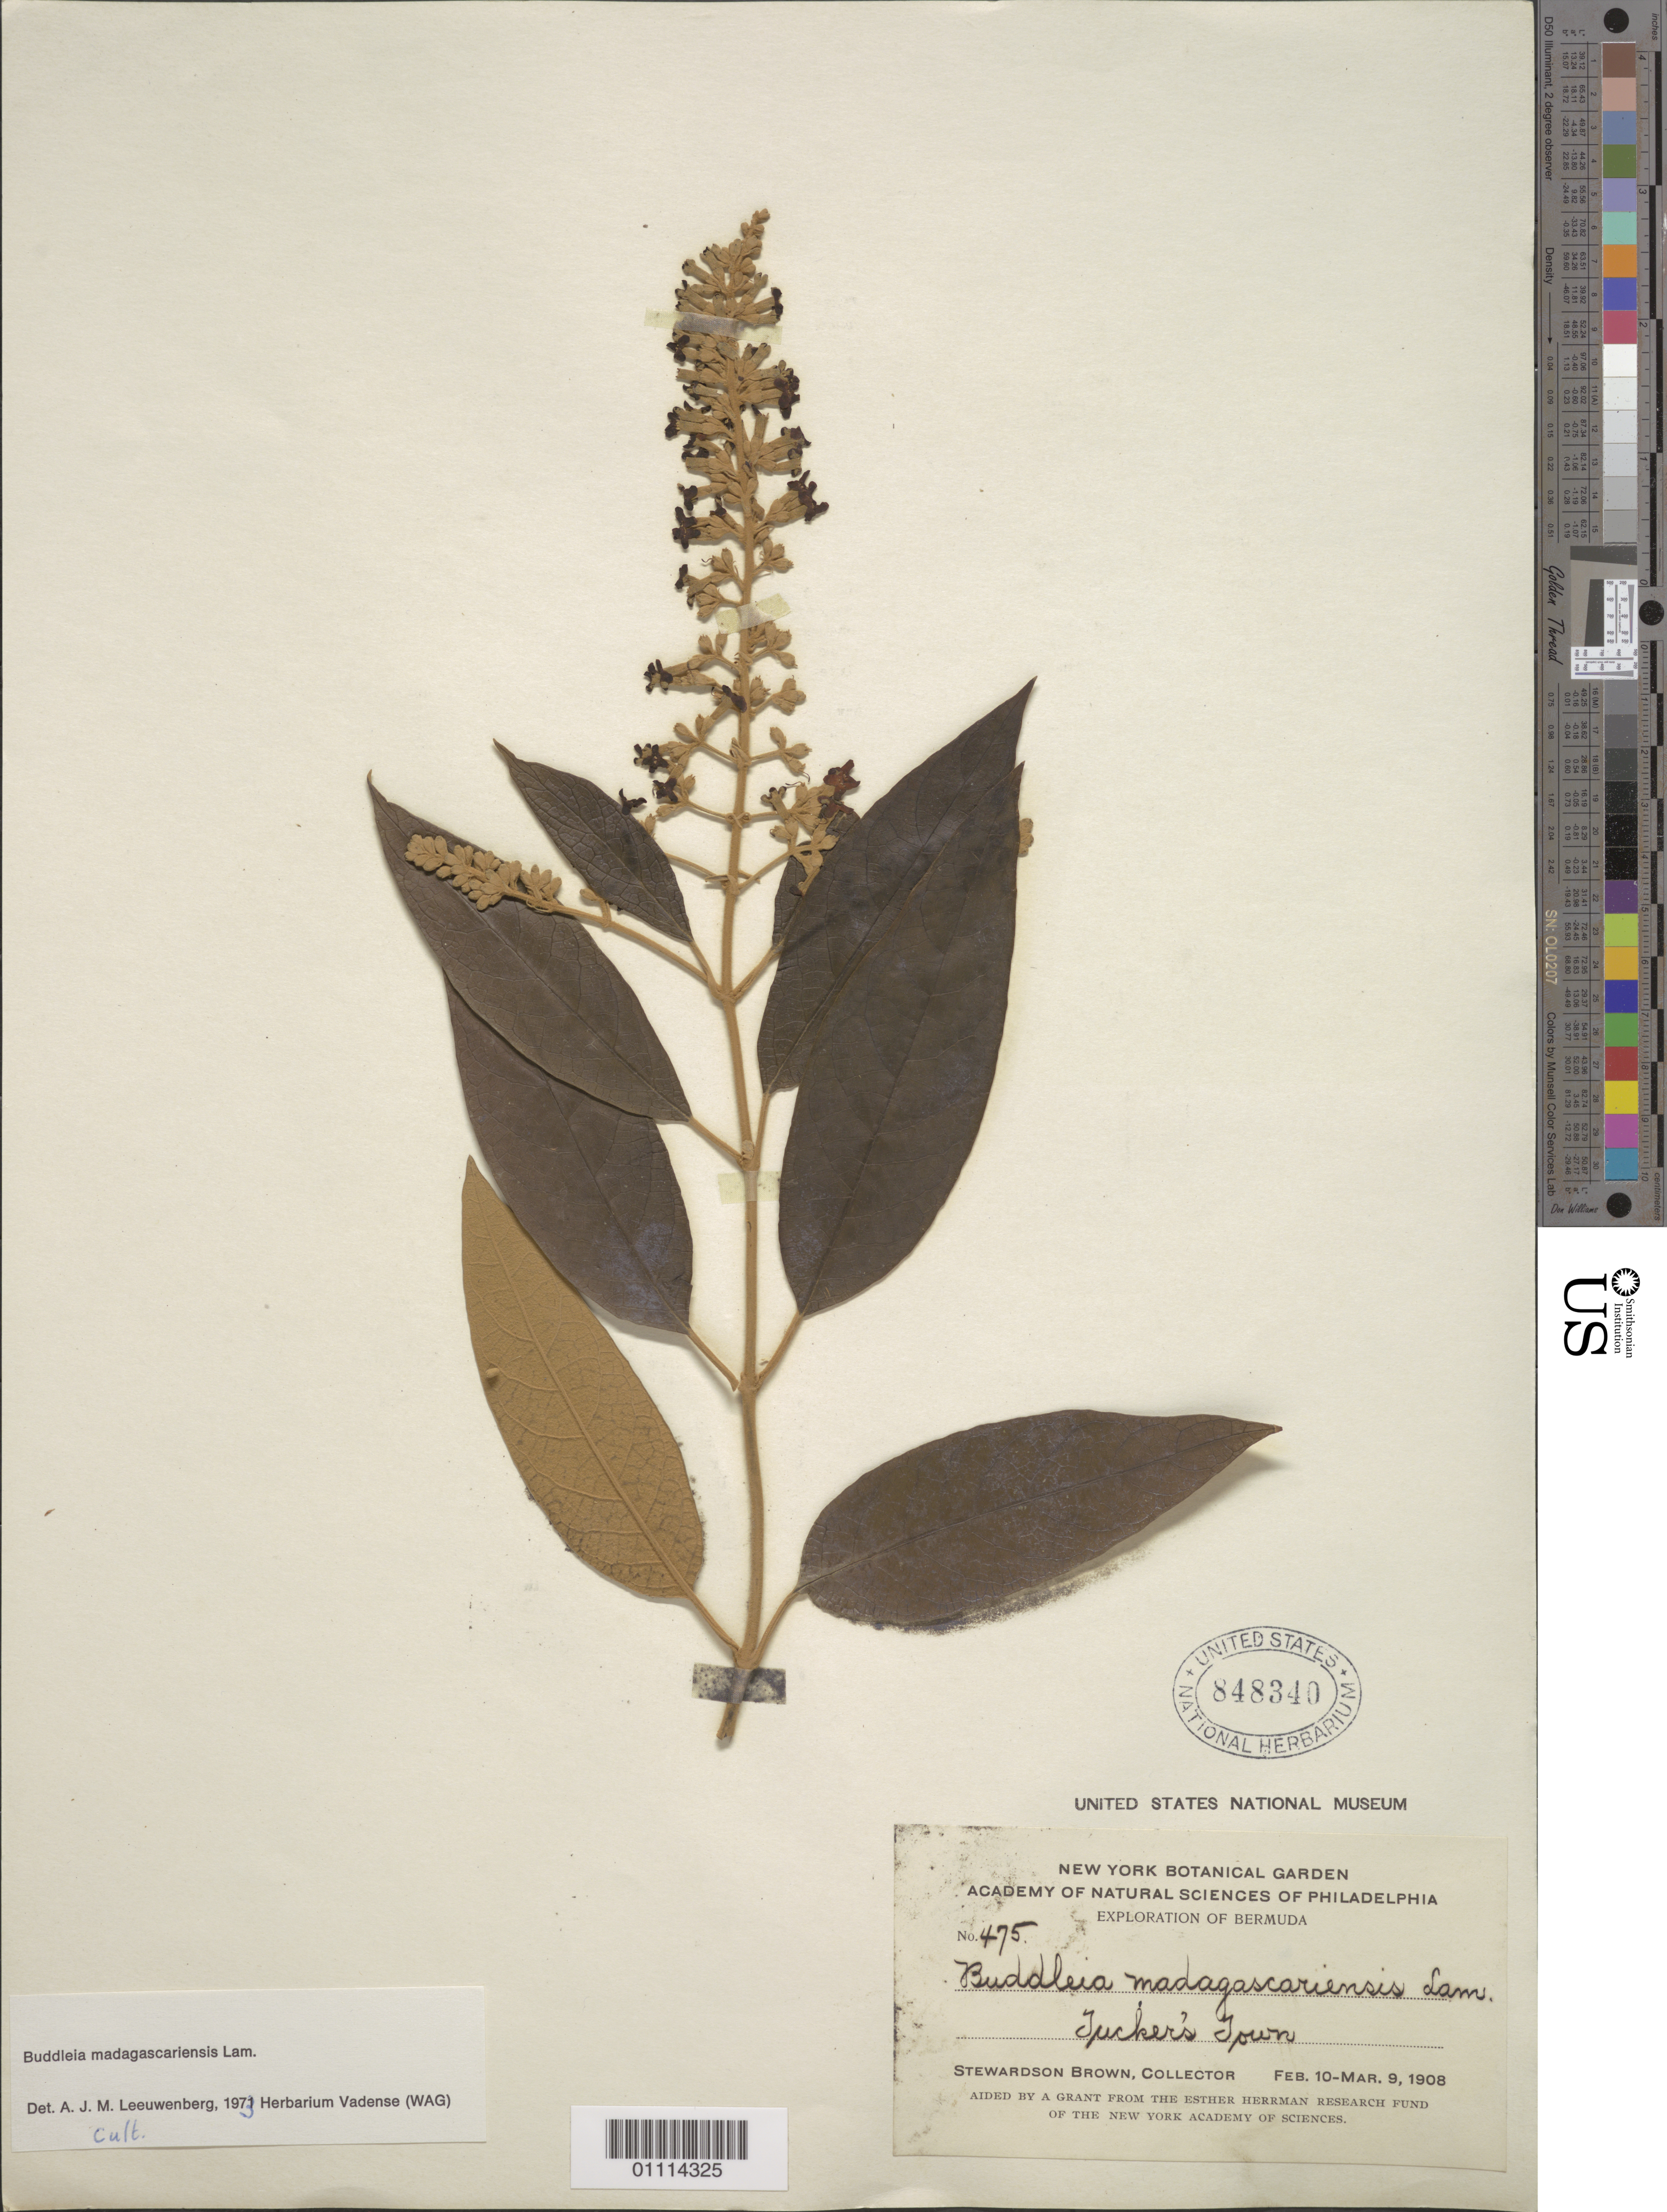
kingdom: Plantae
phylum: Tracheophyta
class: Magnoliopsida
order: Lamiales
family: Scrophulariaceae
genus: Buddleja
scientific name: Buddleja madagascariensis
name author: Lam.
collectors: S. Brown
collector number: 475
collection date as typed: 10 Feb 1908 to 09 Mar 1908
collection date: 1908-02-10/1908-03-09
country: Bermuda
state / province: St. Georges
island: Bermuda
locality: Tucker's Town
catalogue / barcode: US 848340